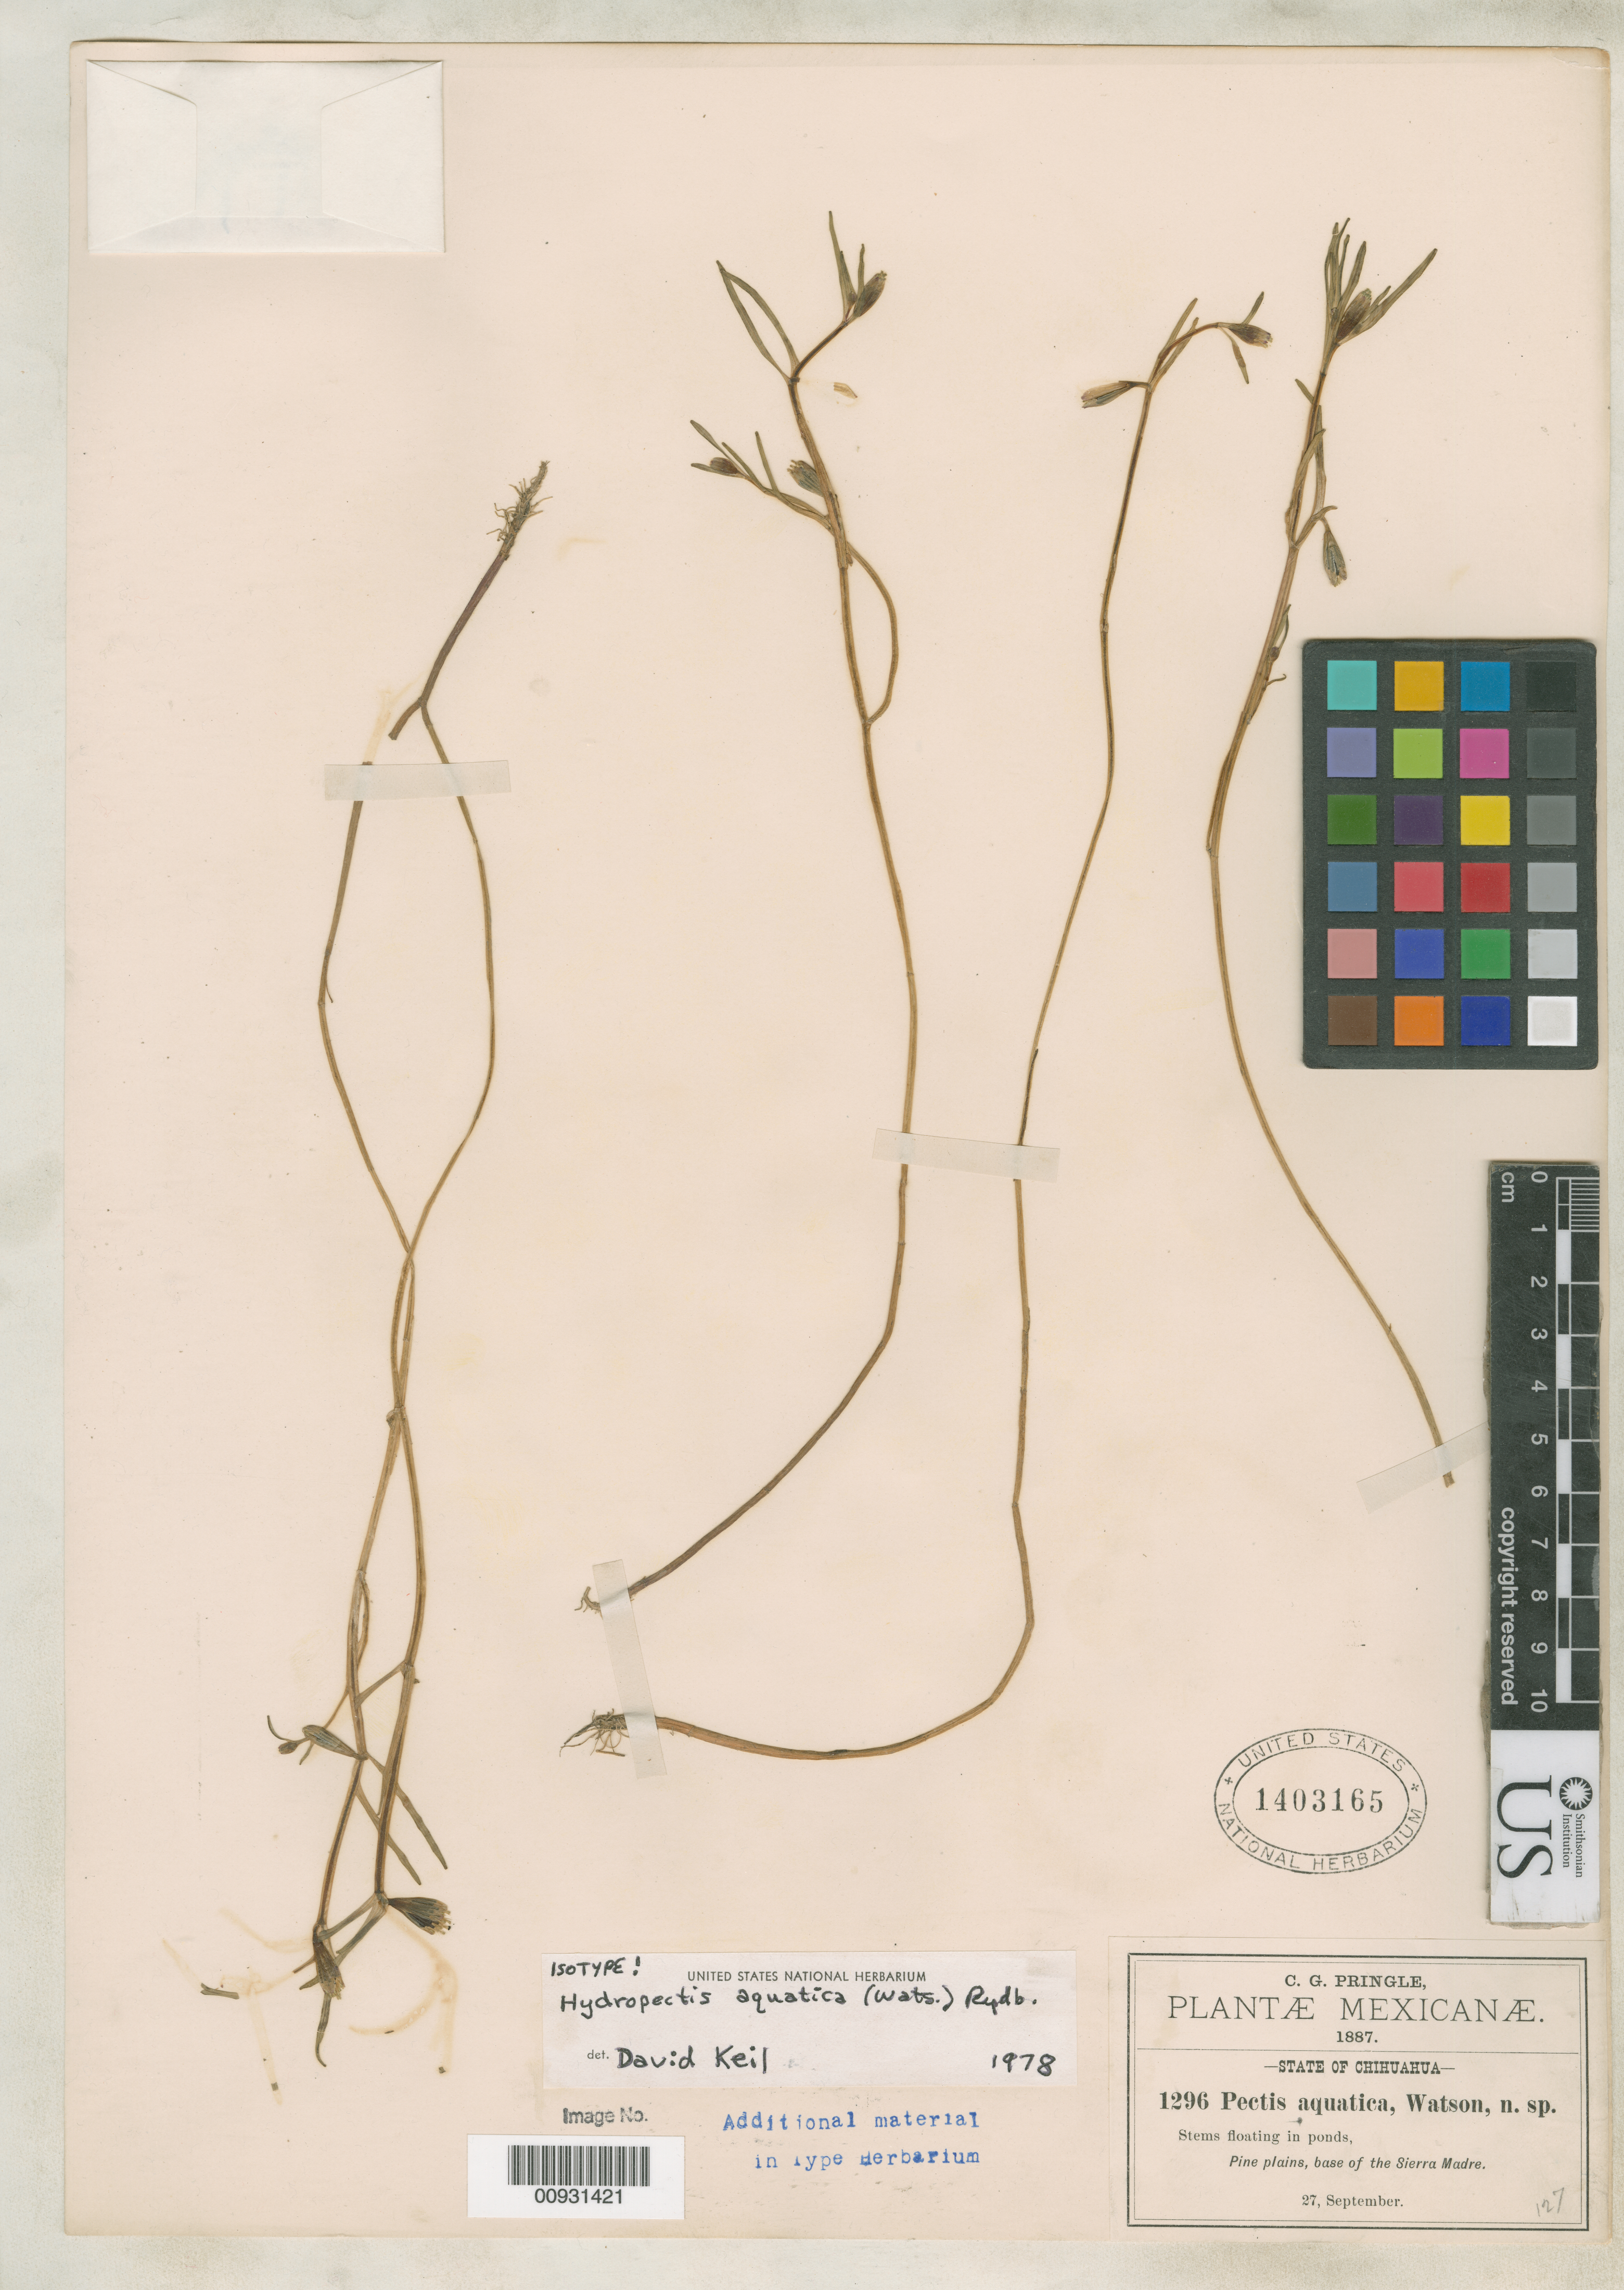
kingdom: Plantae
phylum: Tracheophyta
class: Magnoliopsida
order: Asterales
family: Asteraceae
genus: Pectis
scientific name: Pectis aquatica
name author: S. Watson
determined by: Keil, D. J.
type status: Isotype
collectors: C. G. Pringle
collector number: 1296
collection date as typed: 27 Sep 1887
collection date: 1887-09-27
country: Mexico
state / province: Chihuahua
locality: Pine plains, base of Sierra Madre.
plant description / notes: Specimen ex John Donnell Smith herbarium.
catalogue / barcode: US 1403165